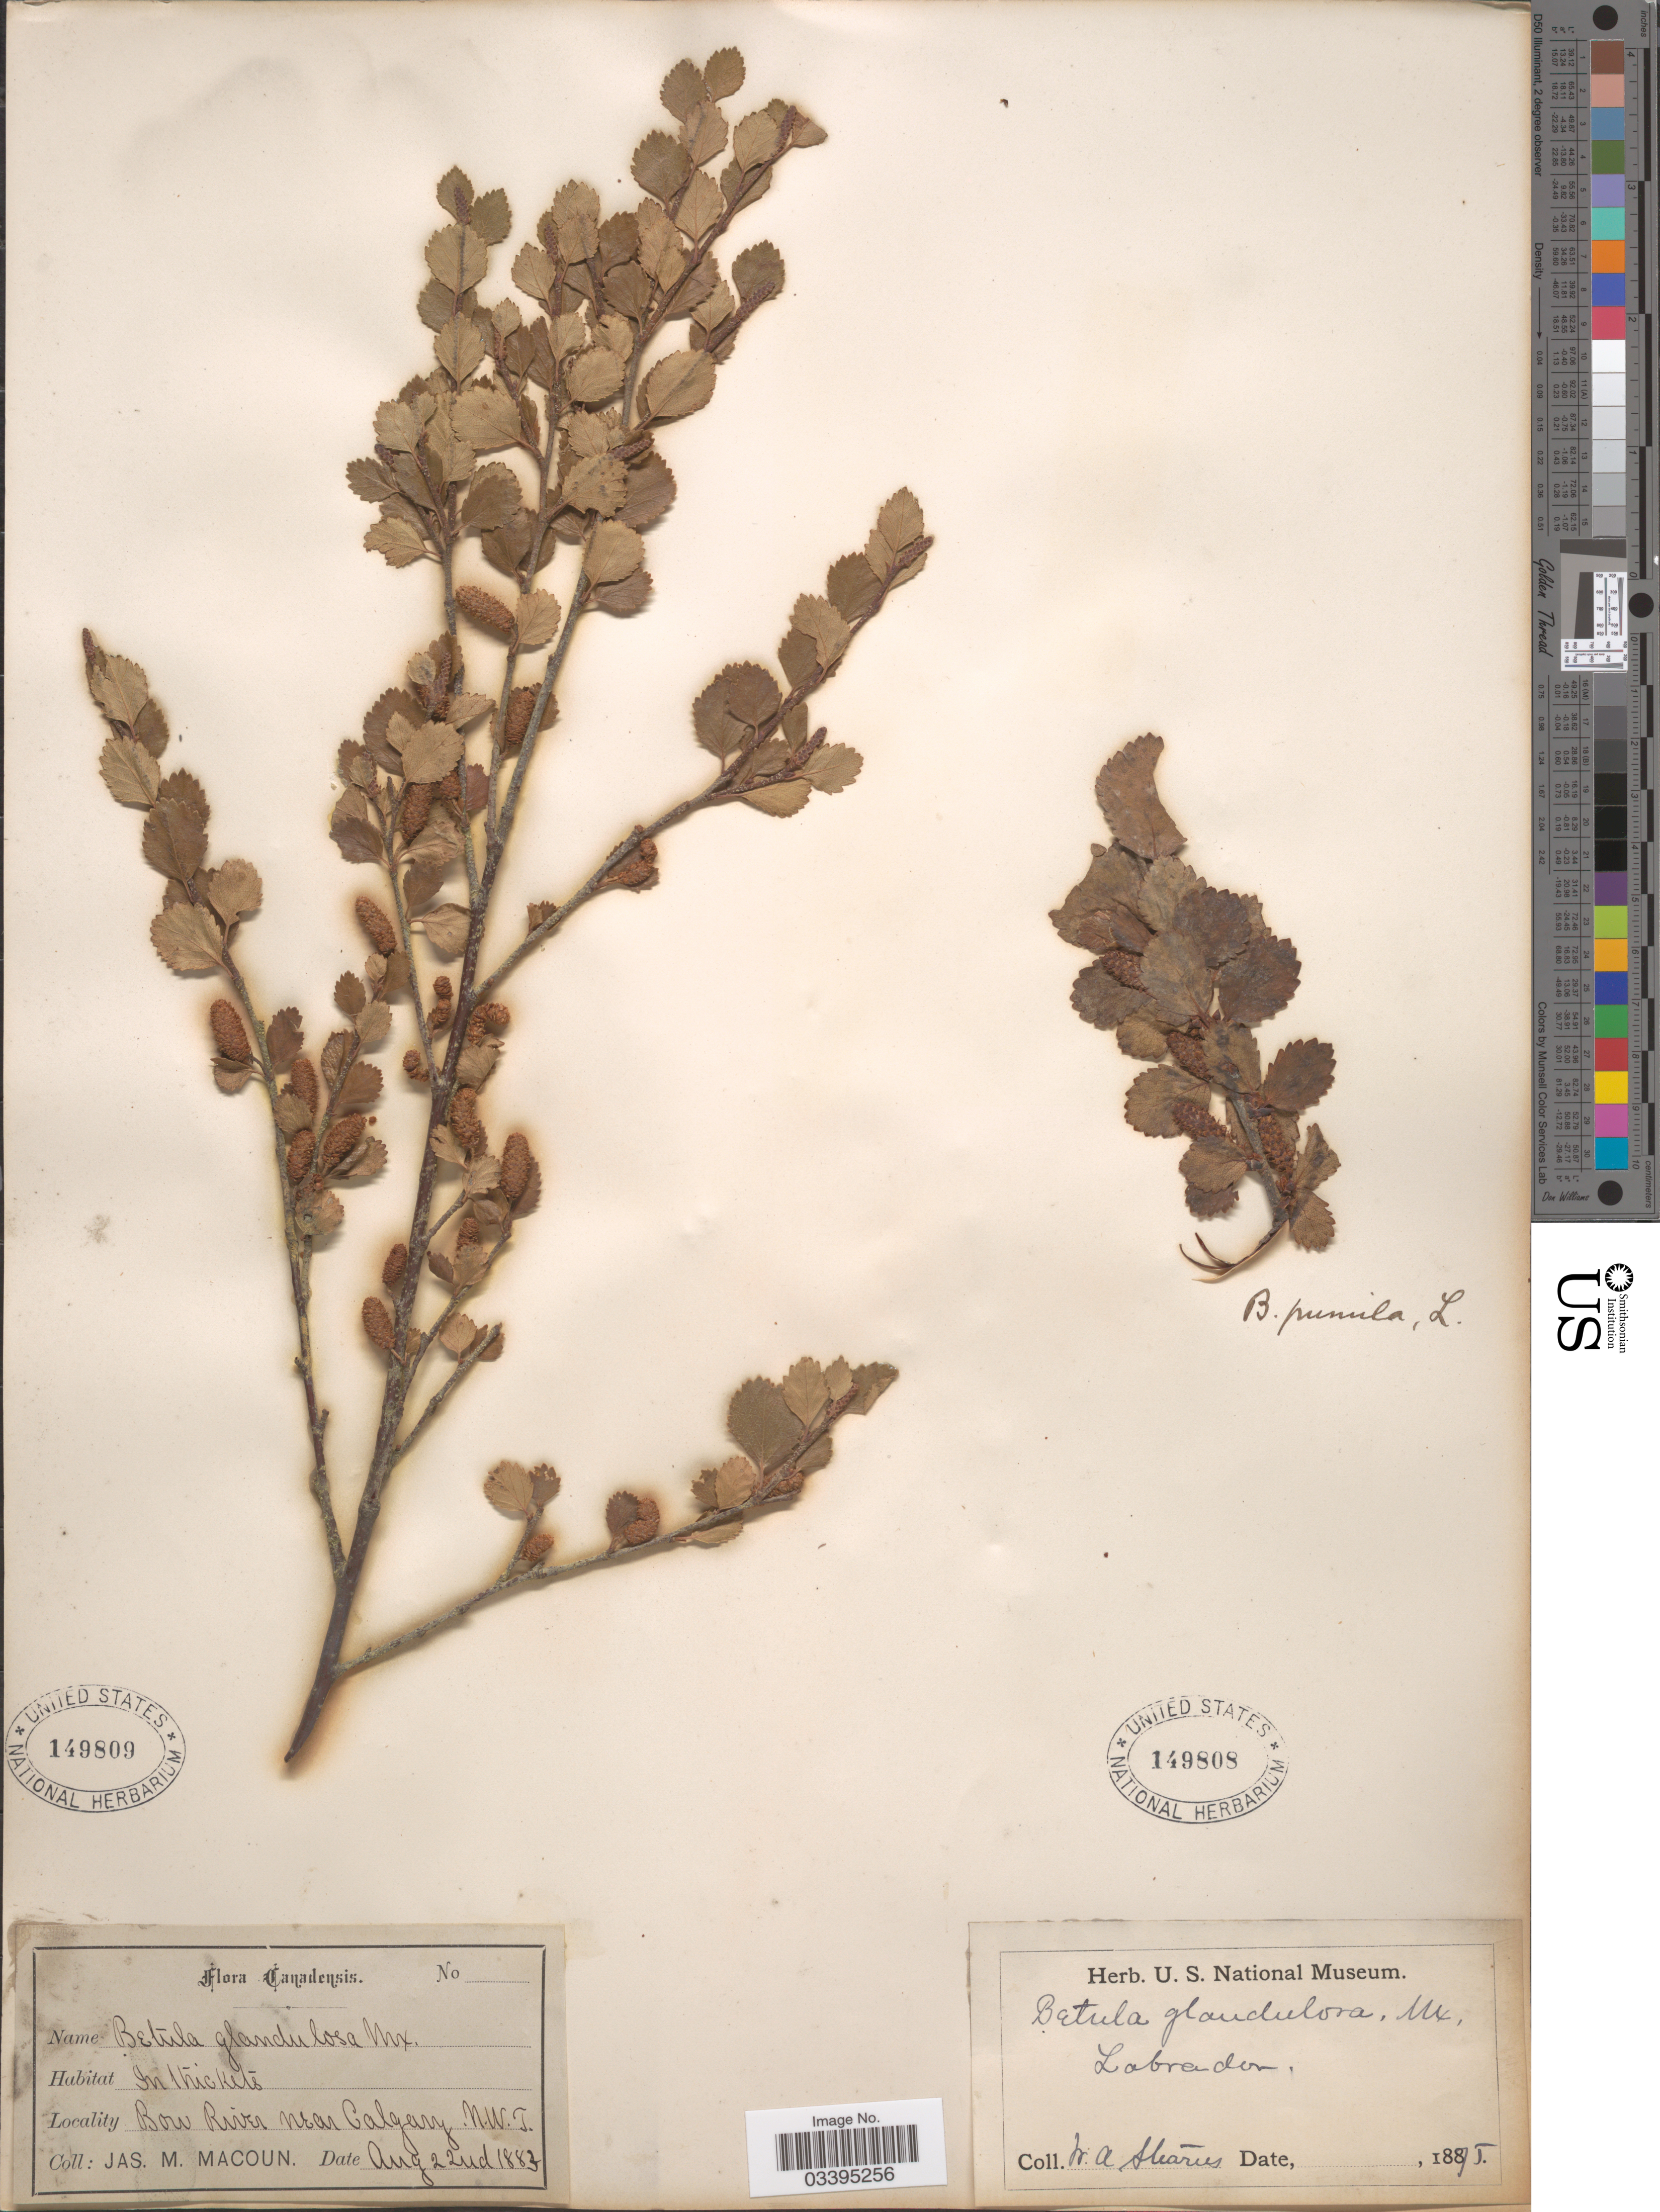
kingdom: Plantae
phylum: Tracheophyta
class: Magnoliopsida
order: Fagales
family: Betulaceae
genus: Betula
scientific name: Betula glandulosa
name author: Michx.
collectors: W. Stearns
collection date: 1875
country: Canada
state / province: Newfoundland and Labrador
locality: Labrador.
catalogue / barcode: US 149808-2